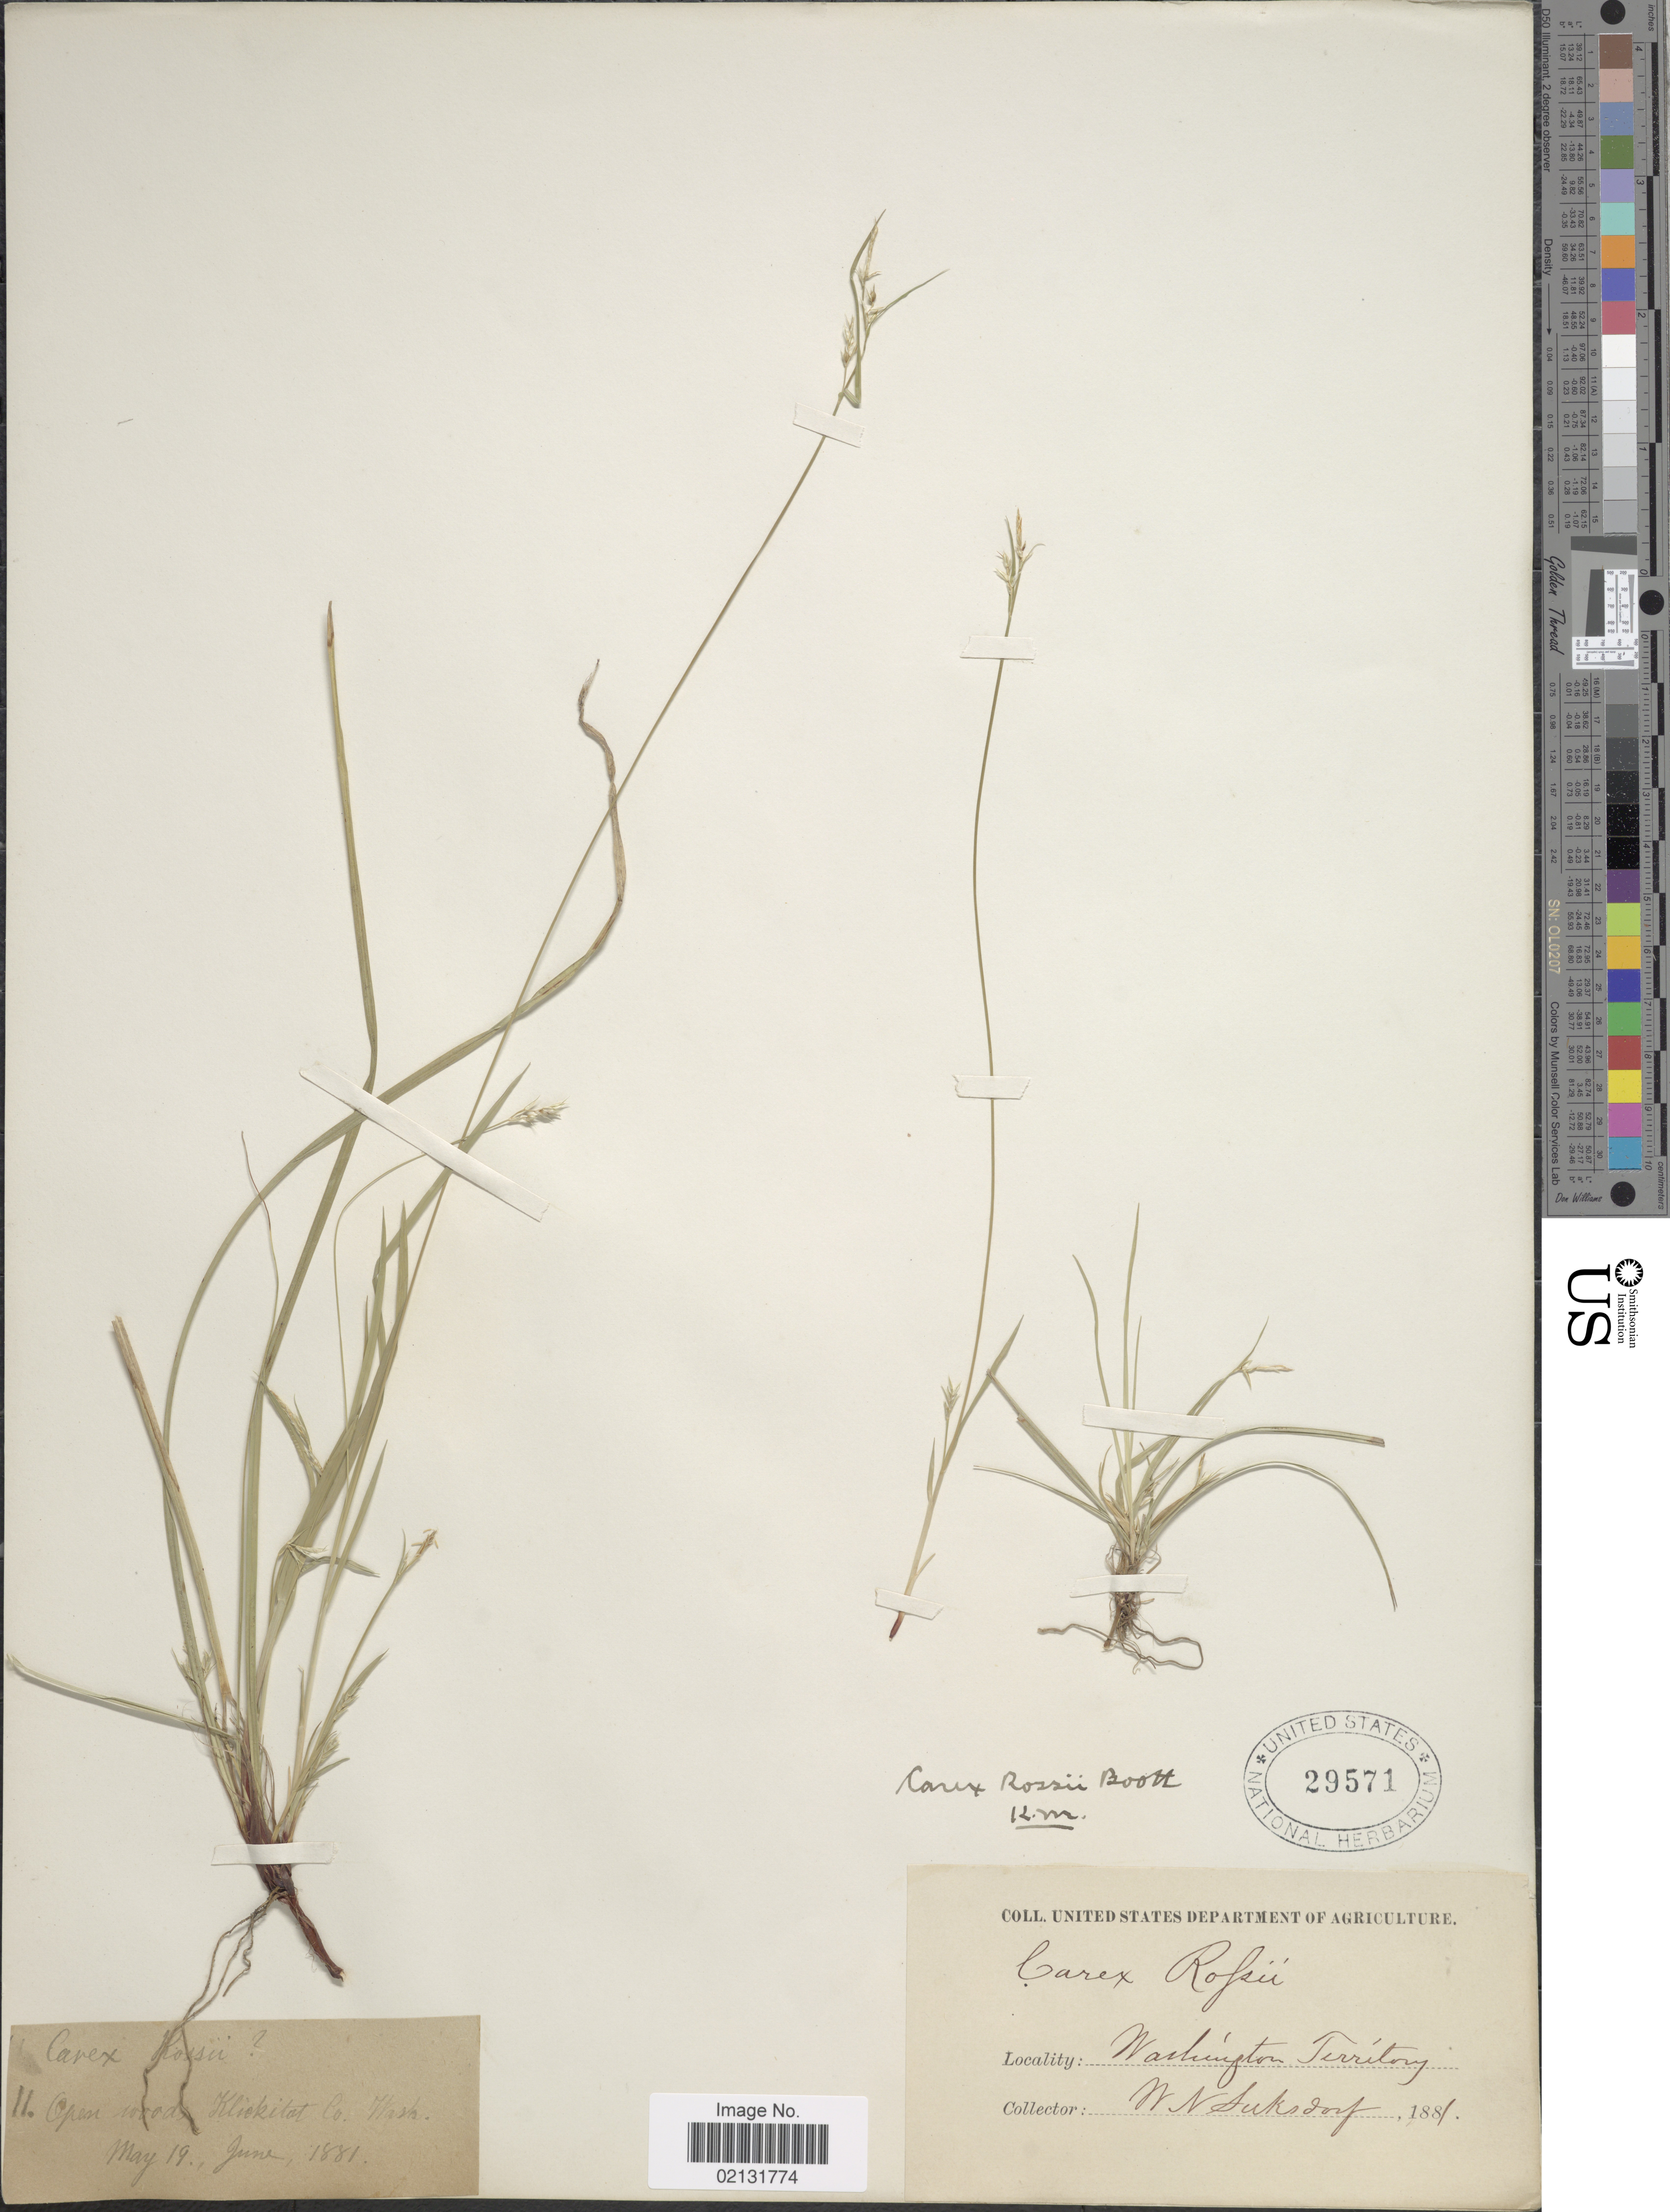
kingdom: Plantae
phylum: Tracheophyta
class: Liliopsida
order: Poales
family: Cyperaceae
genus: Carex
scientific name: Carex rossii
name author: Boott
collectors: W. N. Suksdorf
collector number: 11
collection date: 1881-05-19/1881-06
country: United States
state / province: Washington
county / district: Klickitat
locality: Open woods Klickitat Co., Washington Territory.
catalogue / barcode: US 29571